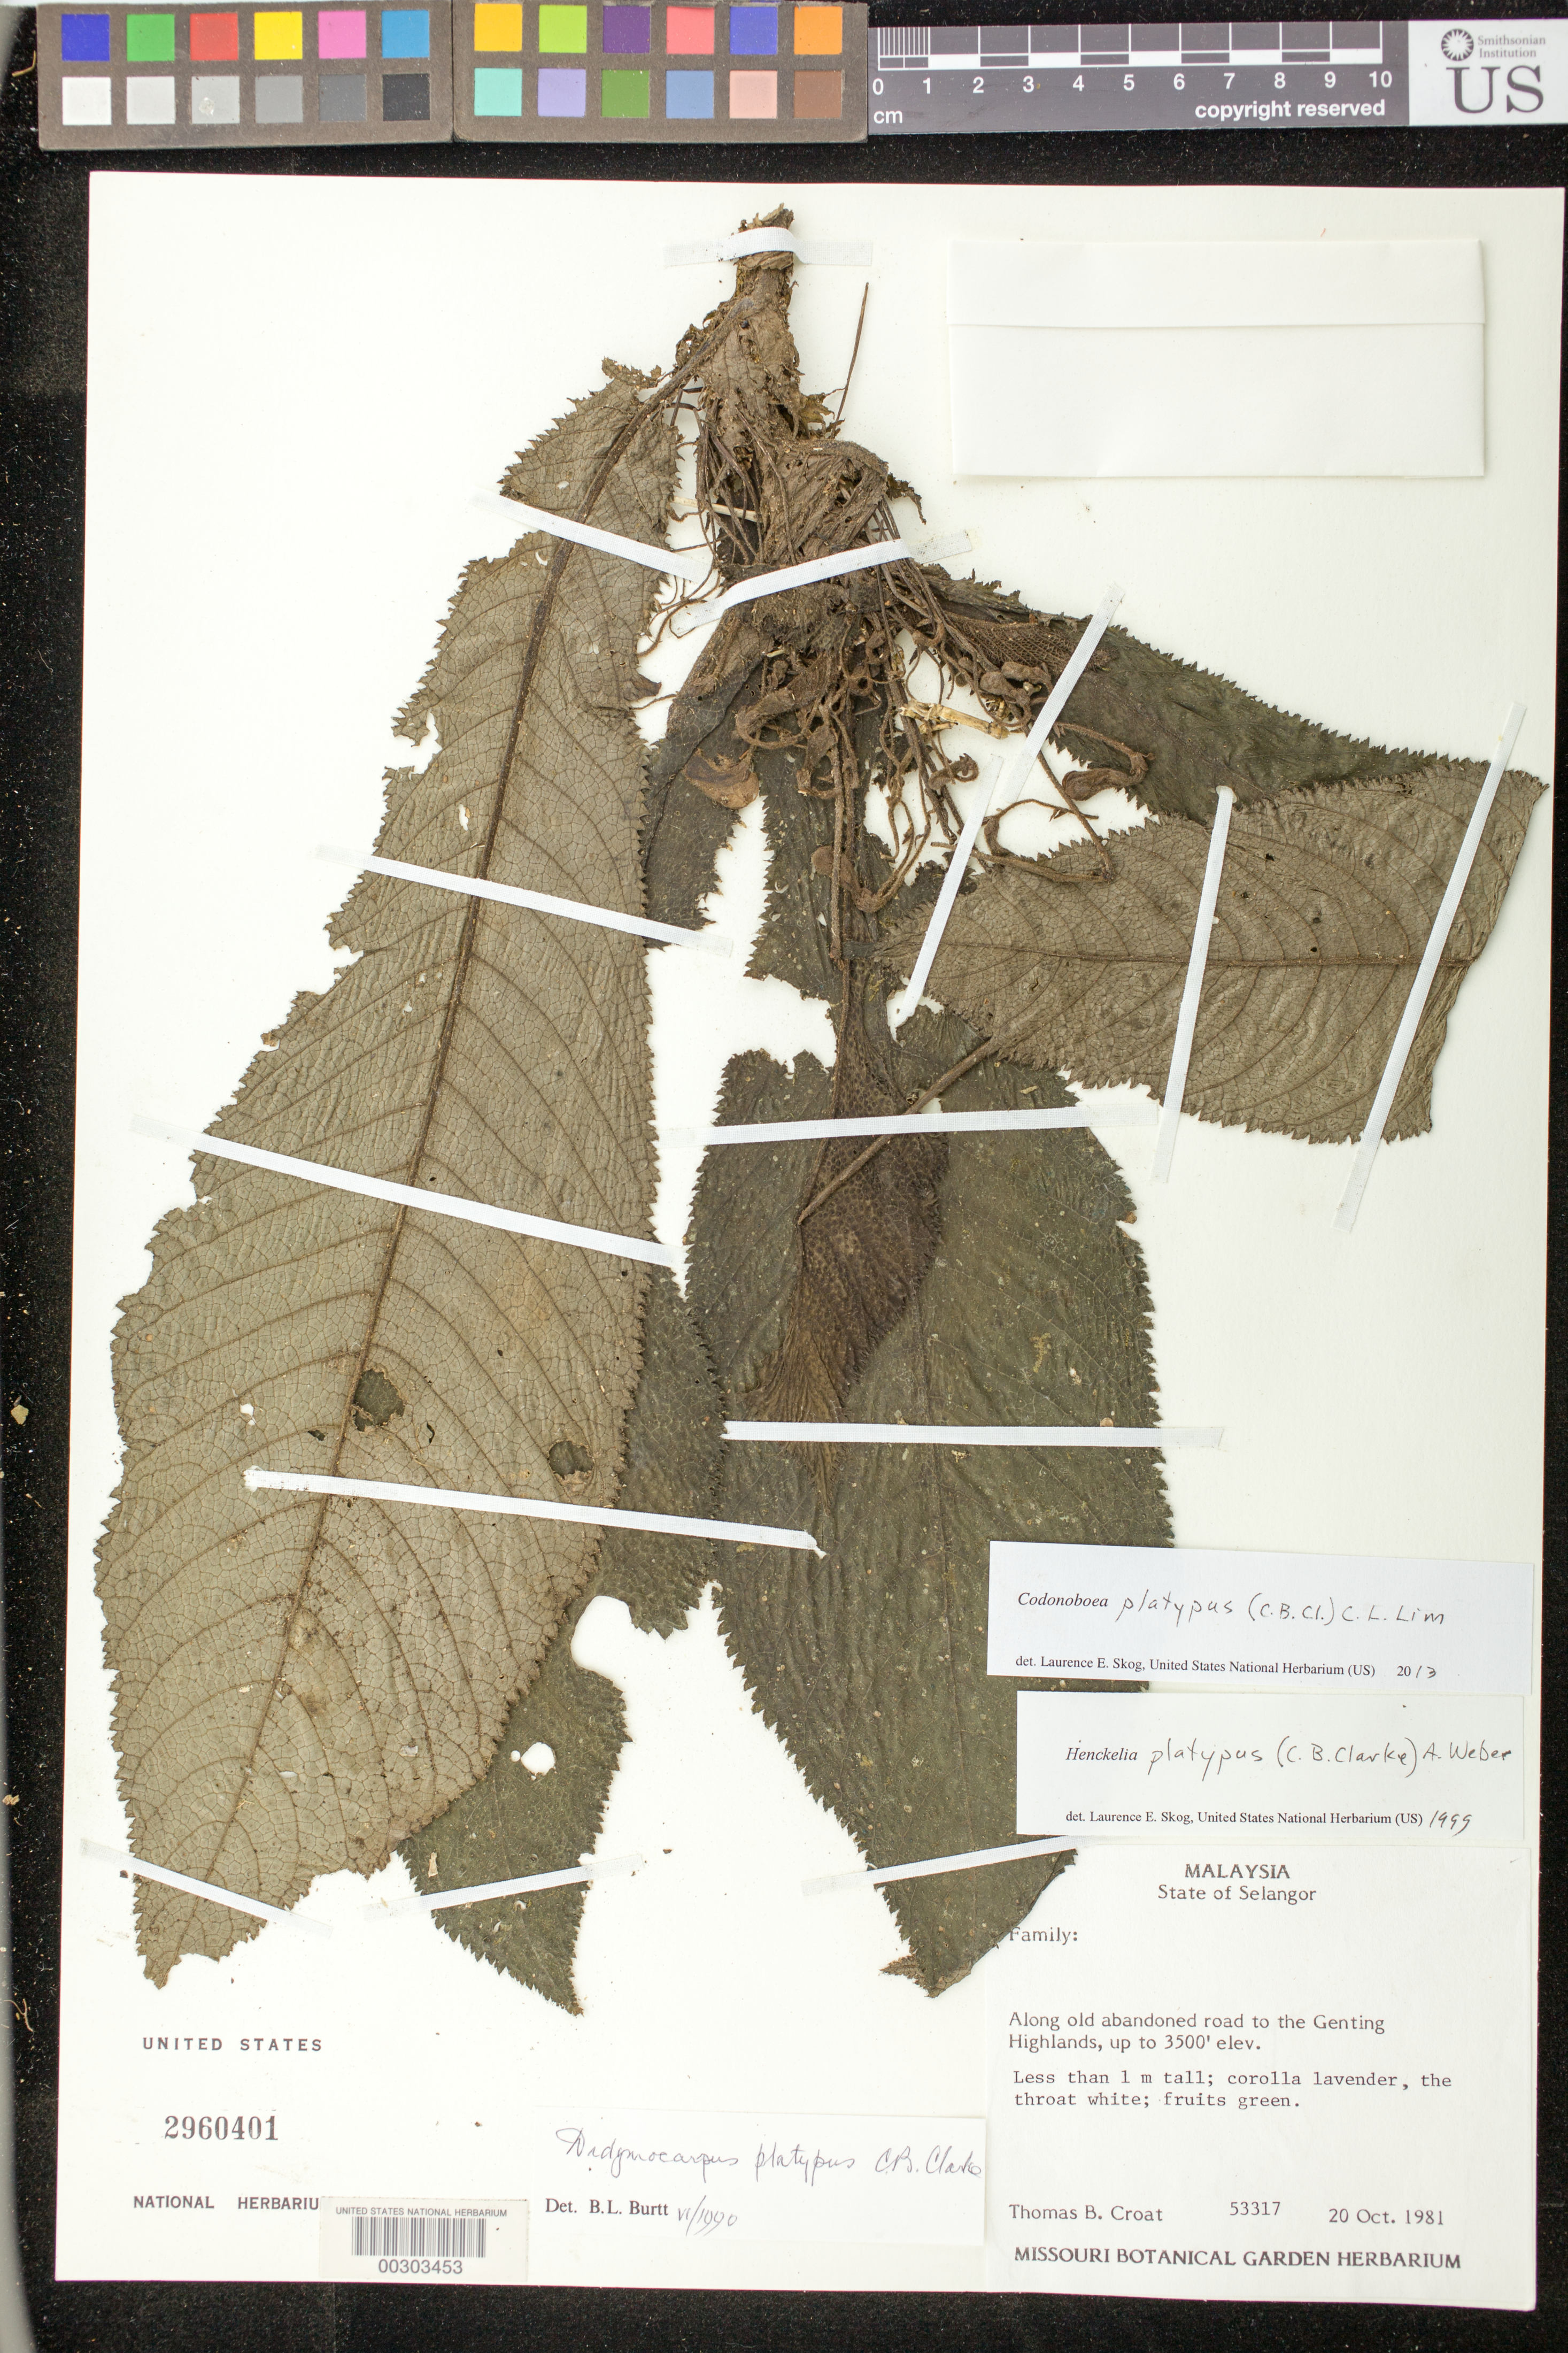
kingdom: Plantae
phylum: Tracheophyta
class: Magnoliopsida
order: Lamiales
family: Gesneriaceae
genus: Codonoboea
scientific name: Codonoboea platypus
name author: (C.B. Clarke) C.L. Lim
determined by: Skog, Laurence E.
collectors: T. B. Croat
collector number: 53317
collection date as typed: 20 Oct 1981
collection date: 1981-10-20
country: Malaysia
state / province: Selangor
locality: Selangor, Along old abandoned road to the genting highlands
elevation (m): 1067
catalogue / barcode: US 2960401